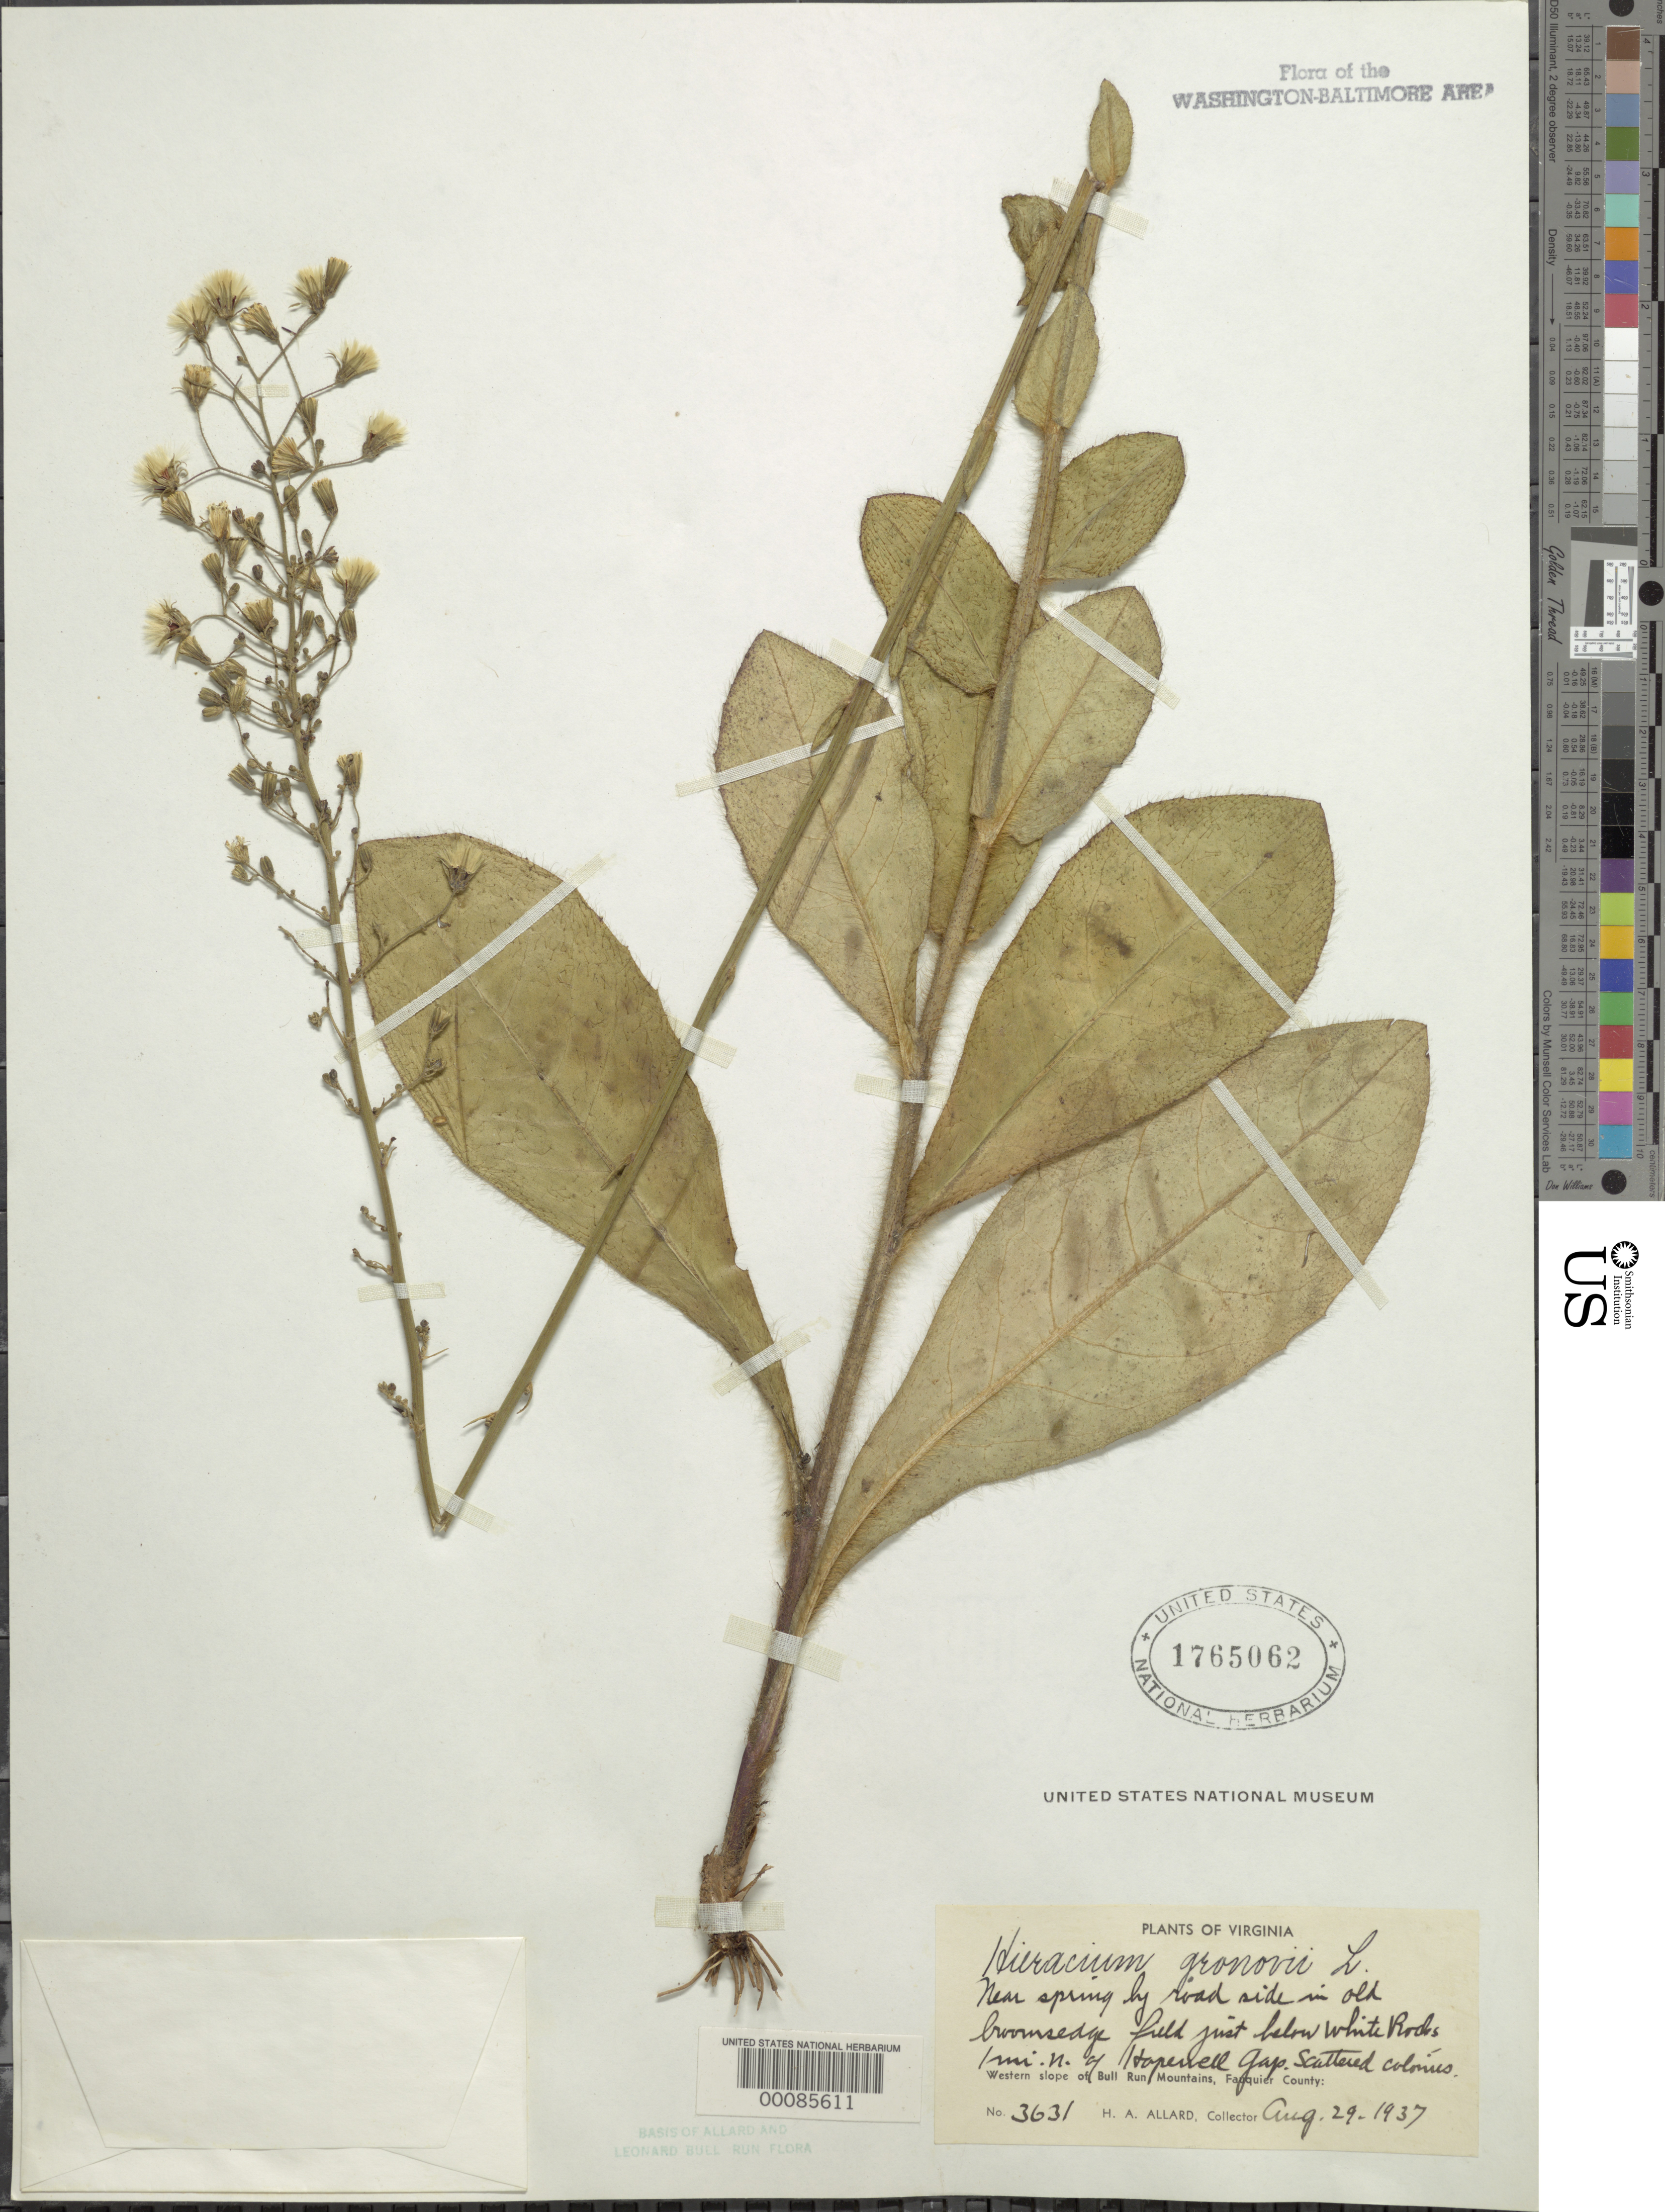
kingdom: Plantae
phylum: Tracheophyta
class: Magnoliopsida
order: Asterales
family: Asteraceae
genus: Hieracium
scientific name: Hieracium gronovii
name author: L.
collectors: H. A. Allard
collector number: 36311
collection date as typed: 29 Aug 1937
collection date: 1937-08-29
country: United States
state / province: Virginia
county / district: Fauquier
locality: North of Hopewell Gap below White Rocks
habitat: Roadside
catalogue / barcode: US 1765062